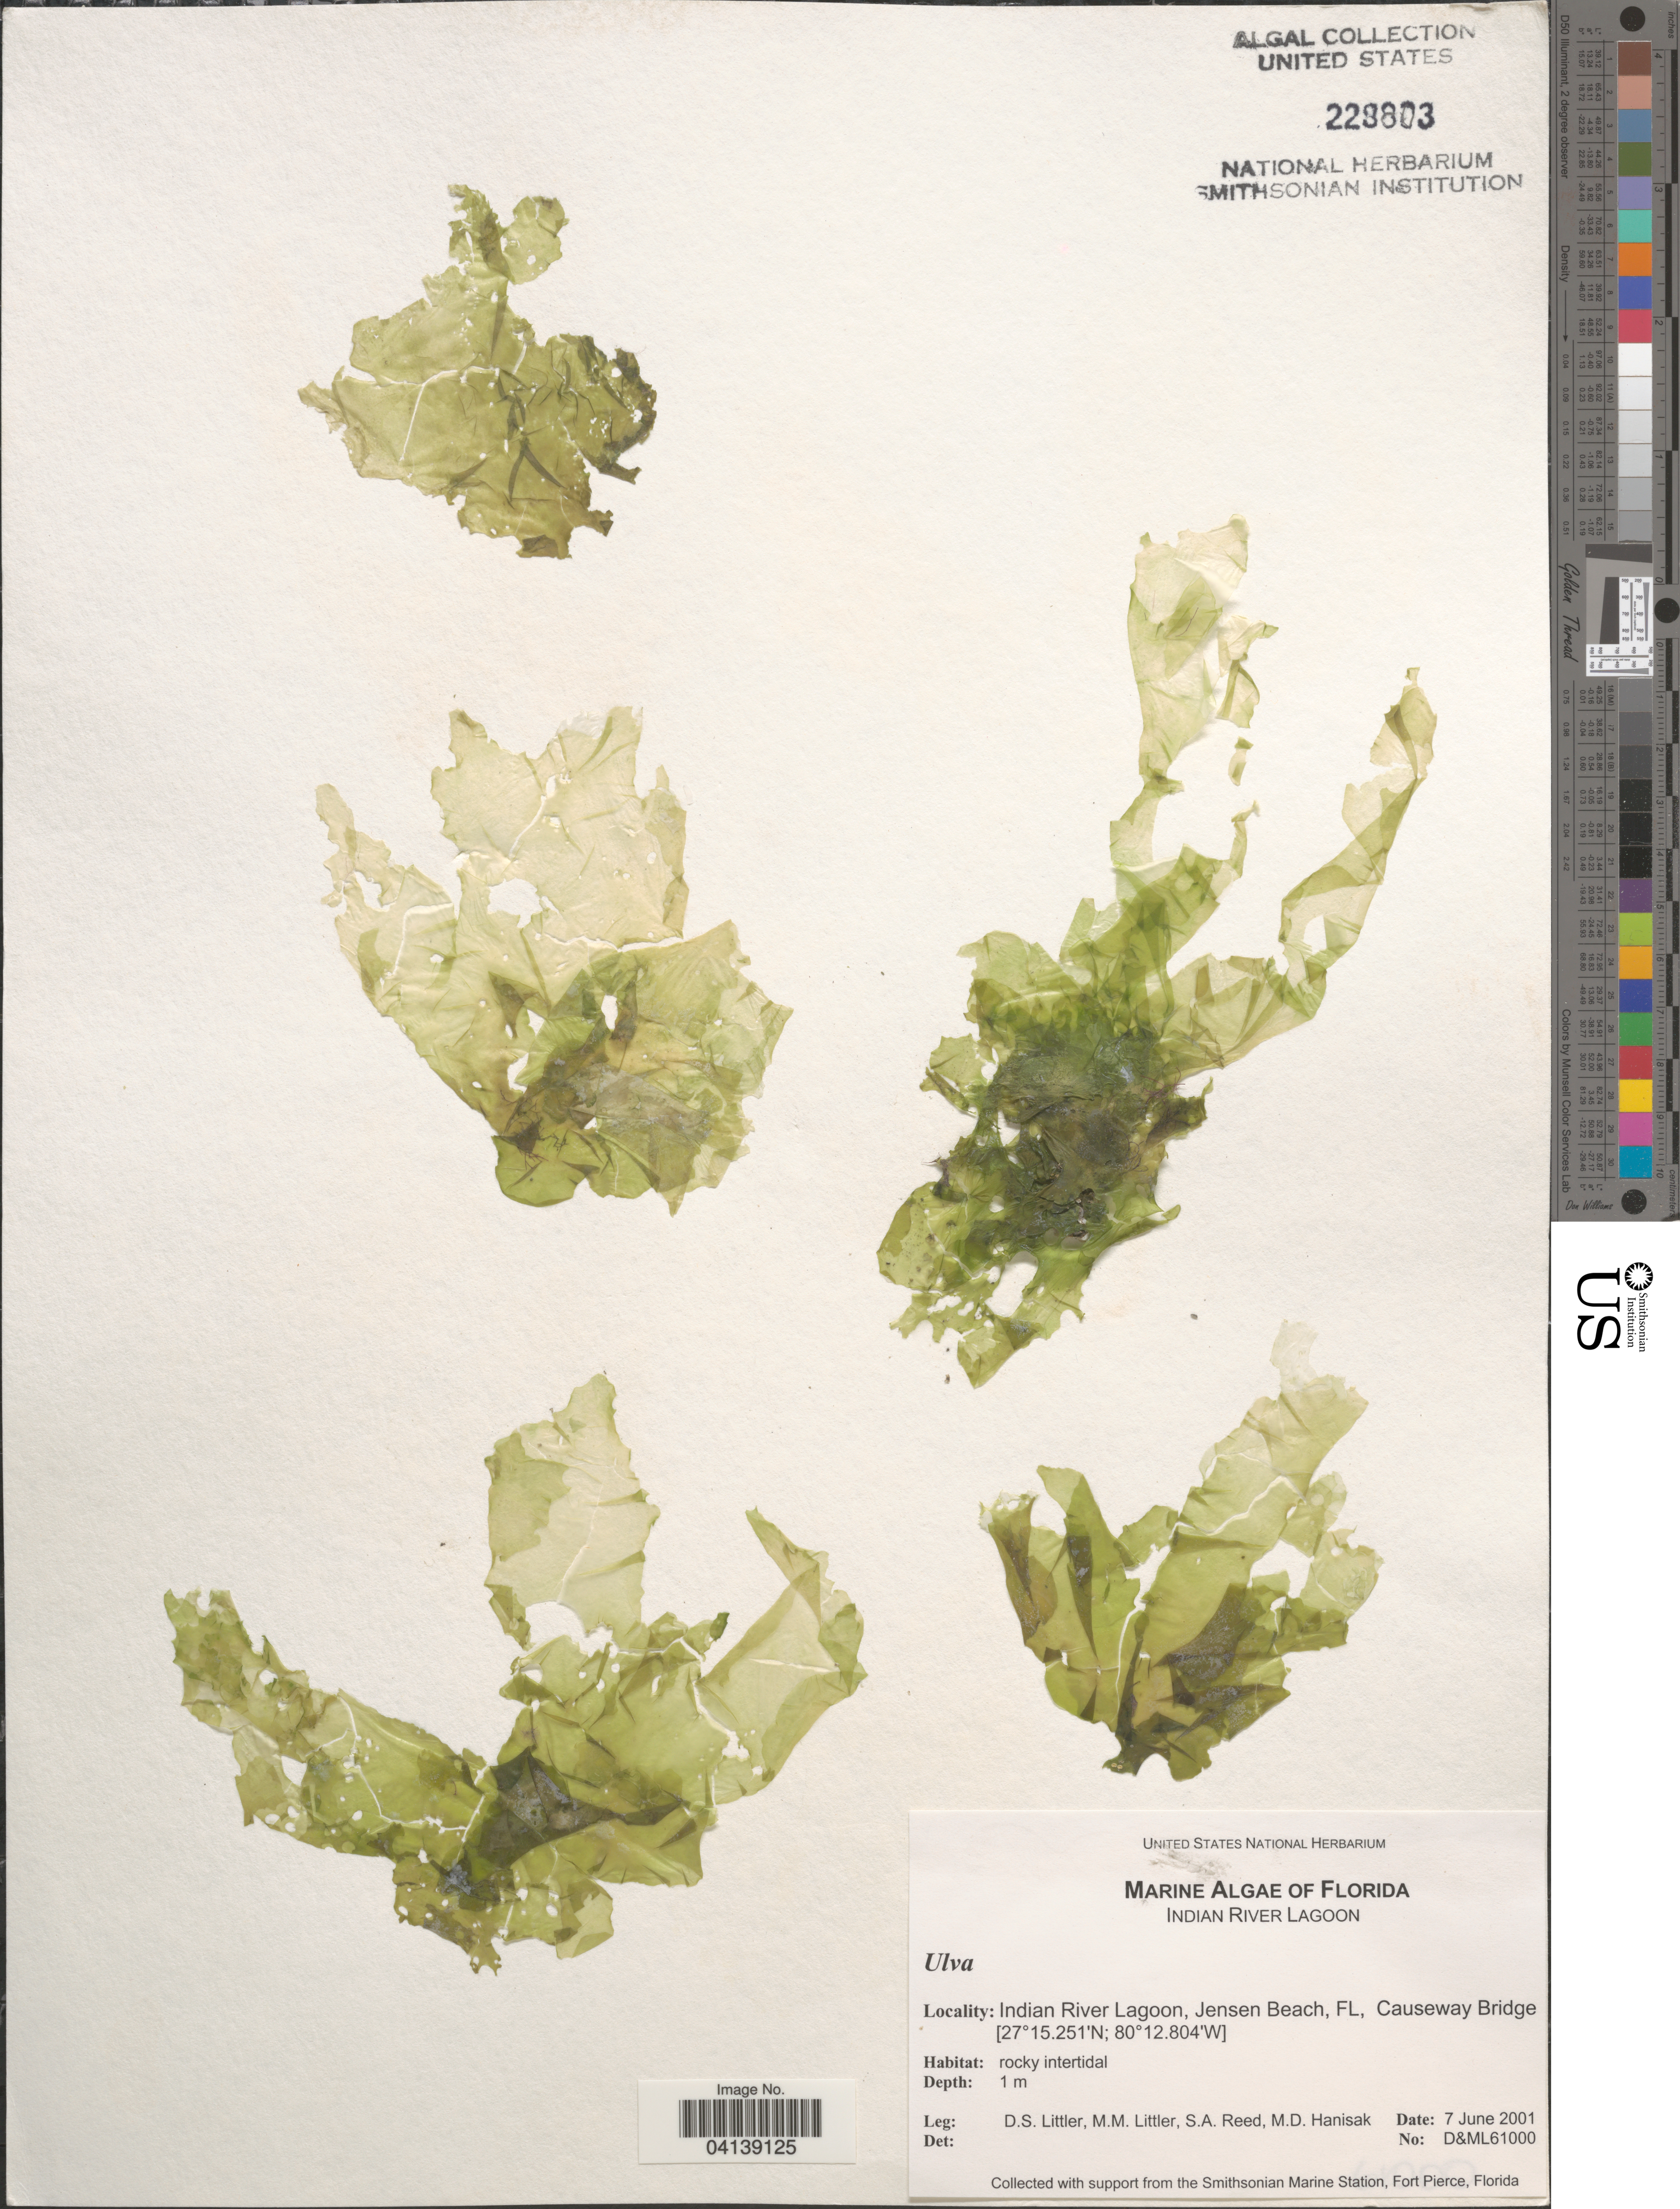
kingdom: Plantae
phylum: Chlorophyta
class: Ulvophyceae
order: Ulvales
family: Ulvaceae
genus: Ulva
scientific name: Ulva sp.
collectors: D. S. Littler, S. Reed & M. Hanisak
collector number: D&ML61000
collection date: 2001-06-07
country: United States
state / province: Florida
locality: Indian River Lagoon, Jensen Beach, Causeway Bridge.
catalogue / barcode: US 228803